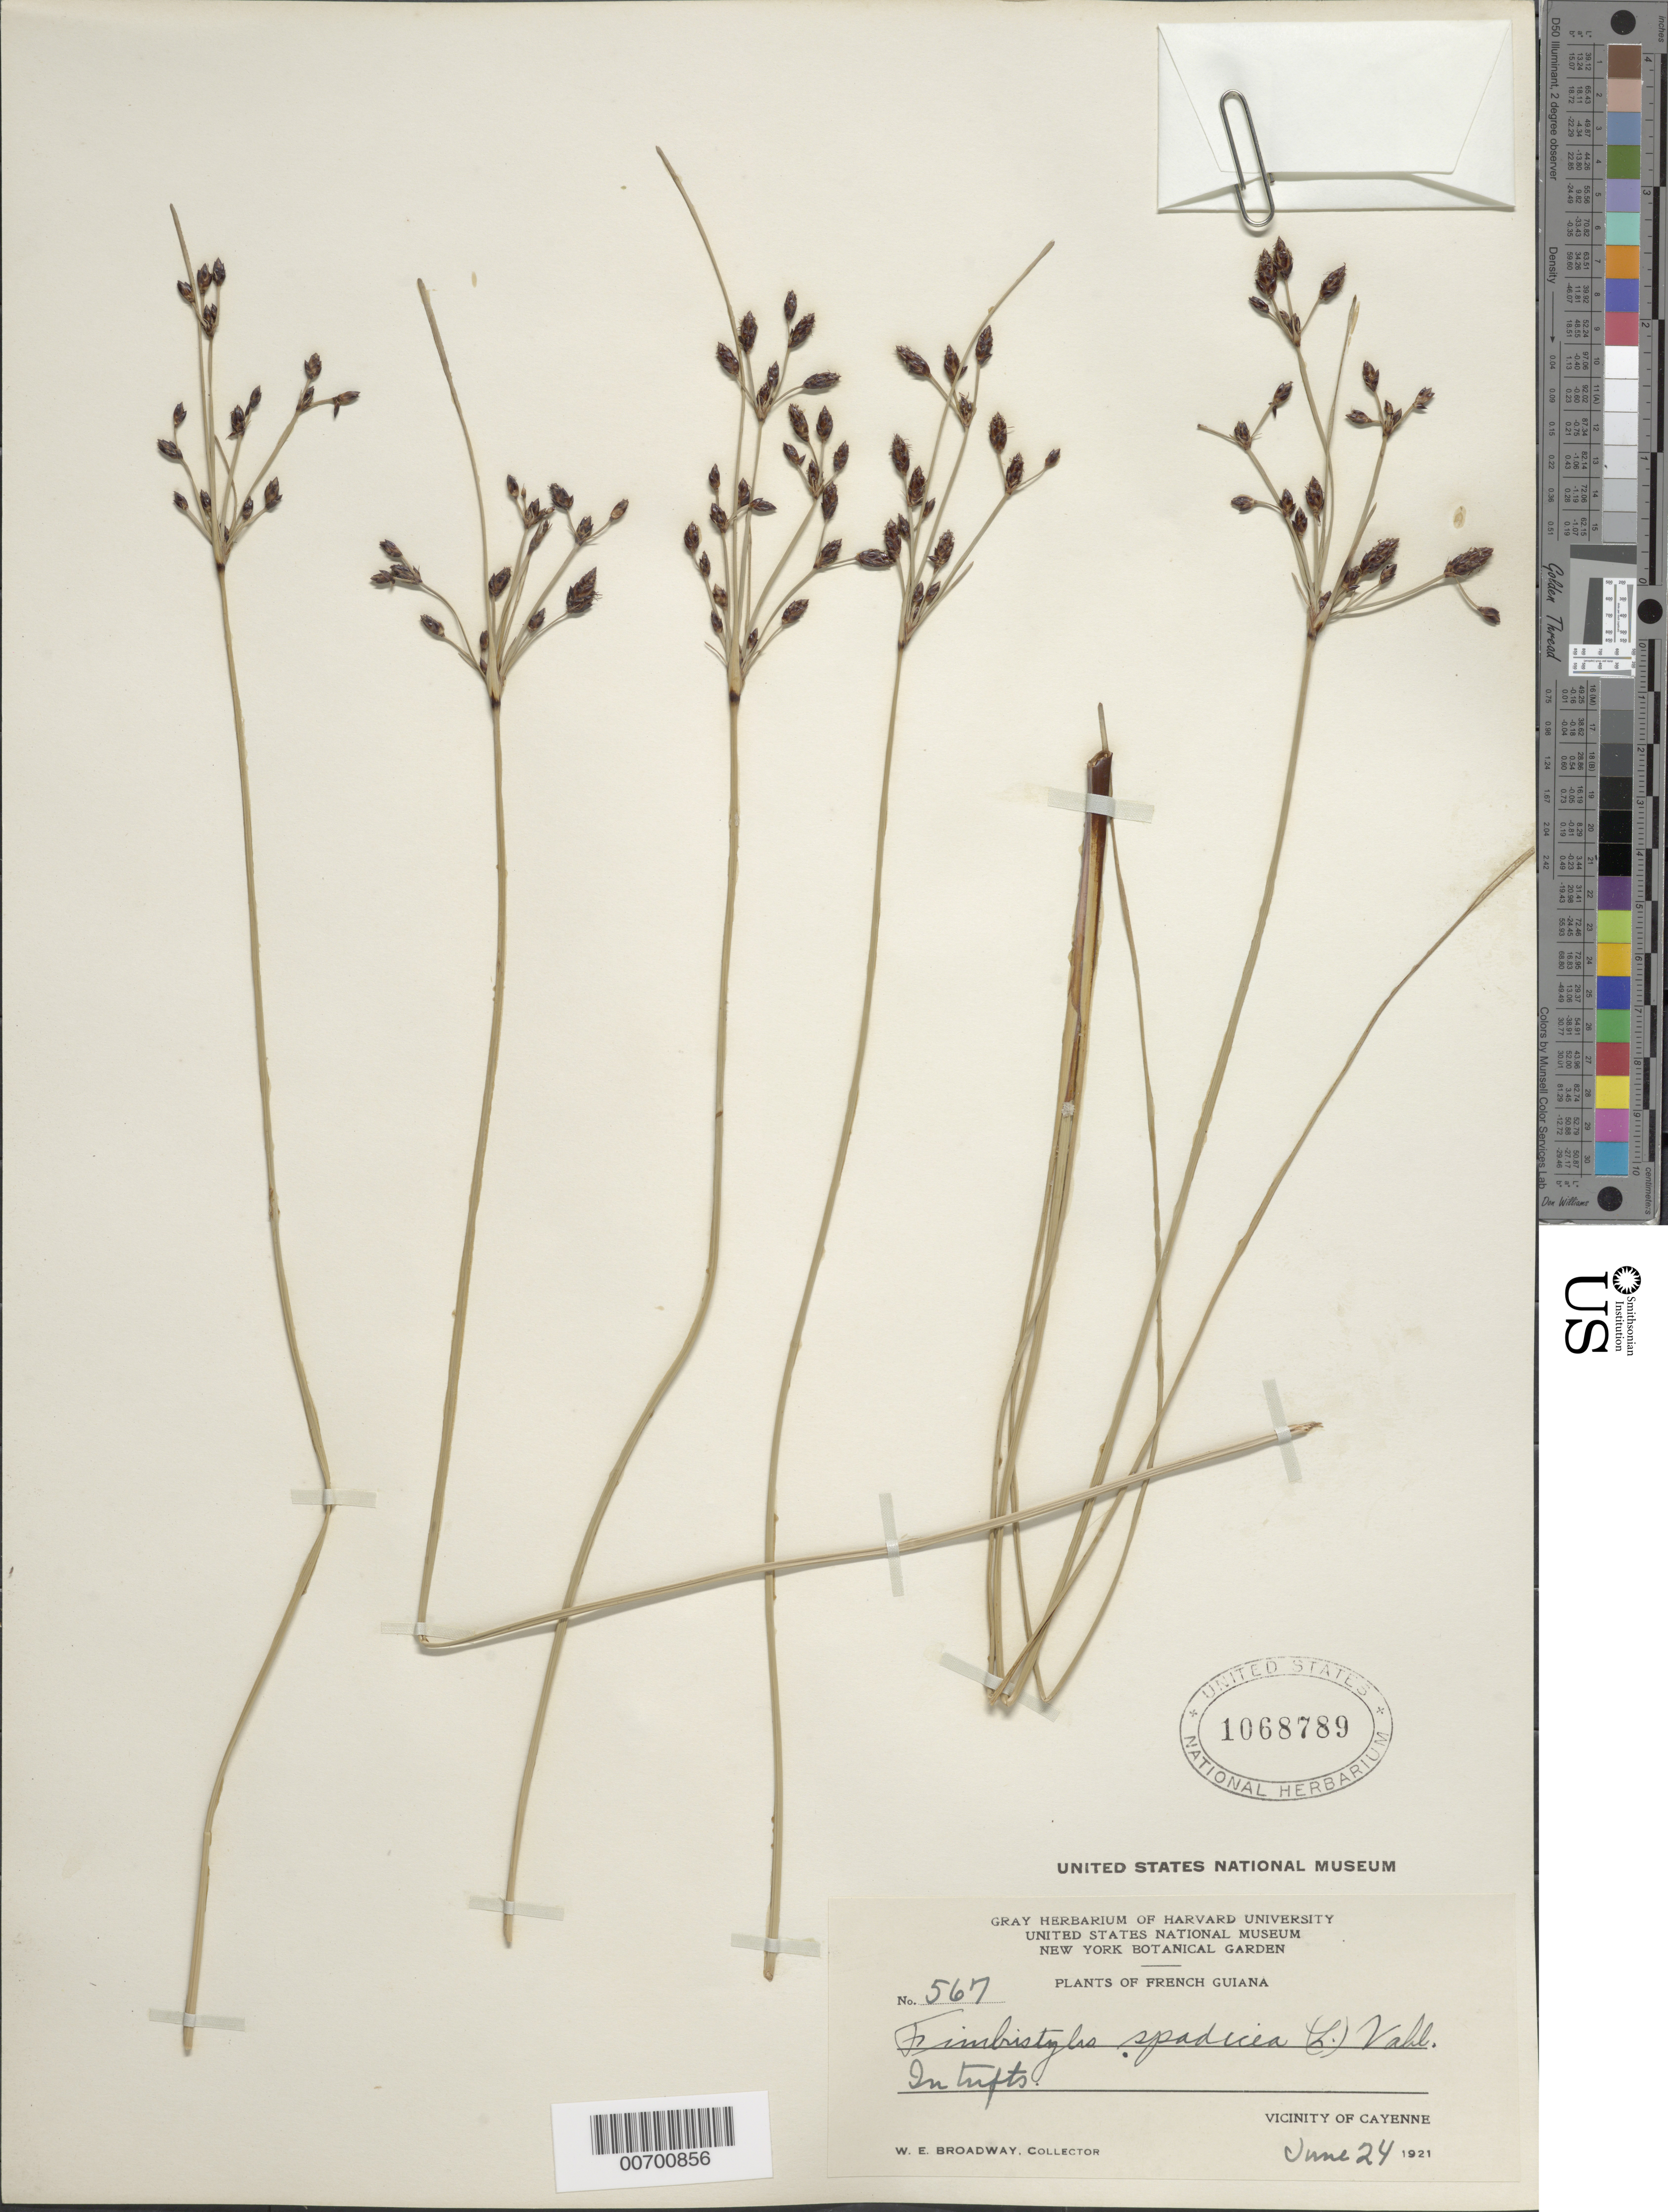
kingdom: Plantae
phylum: Tracheophyta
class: Liliopsida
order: Poales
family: Cyperaceae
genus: Fimbristylis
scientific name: Fimbristylis spadicea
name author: (L.) Vahl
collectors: W. E. Broadway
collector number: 567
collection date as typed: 24-Jun-21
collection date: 1921-06-24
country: French Guiana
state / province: Cayenne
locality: Cayenne, vic.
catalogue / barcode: US 1068789